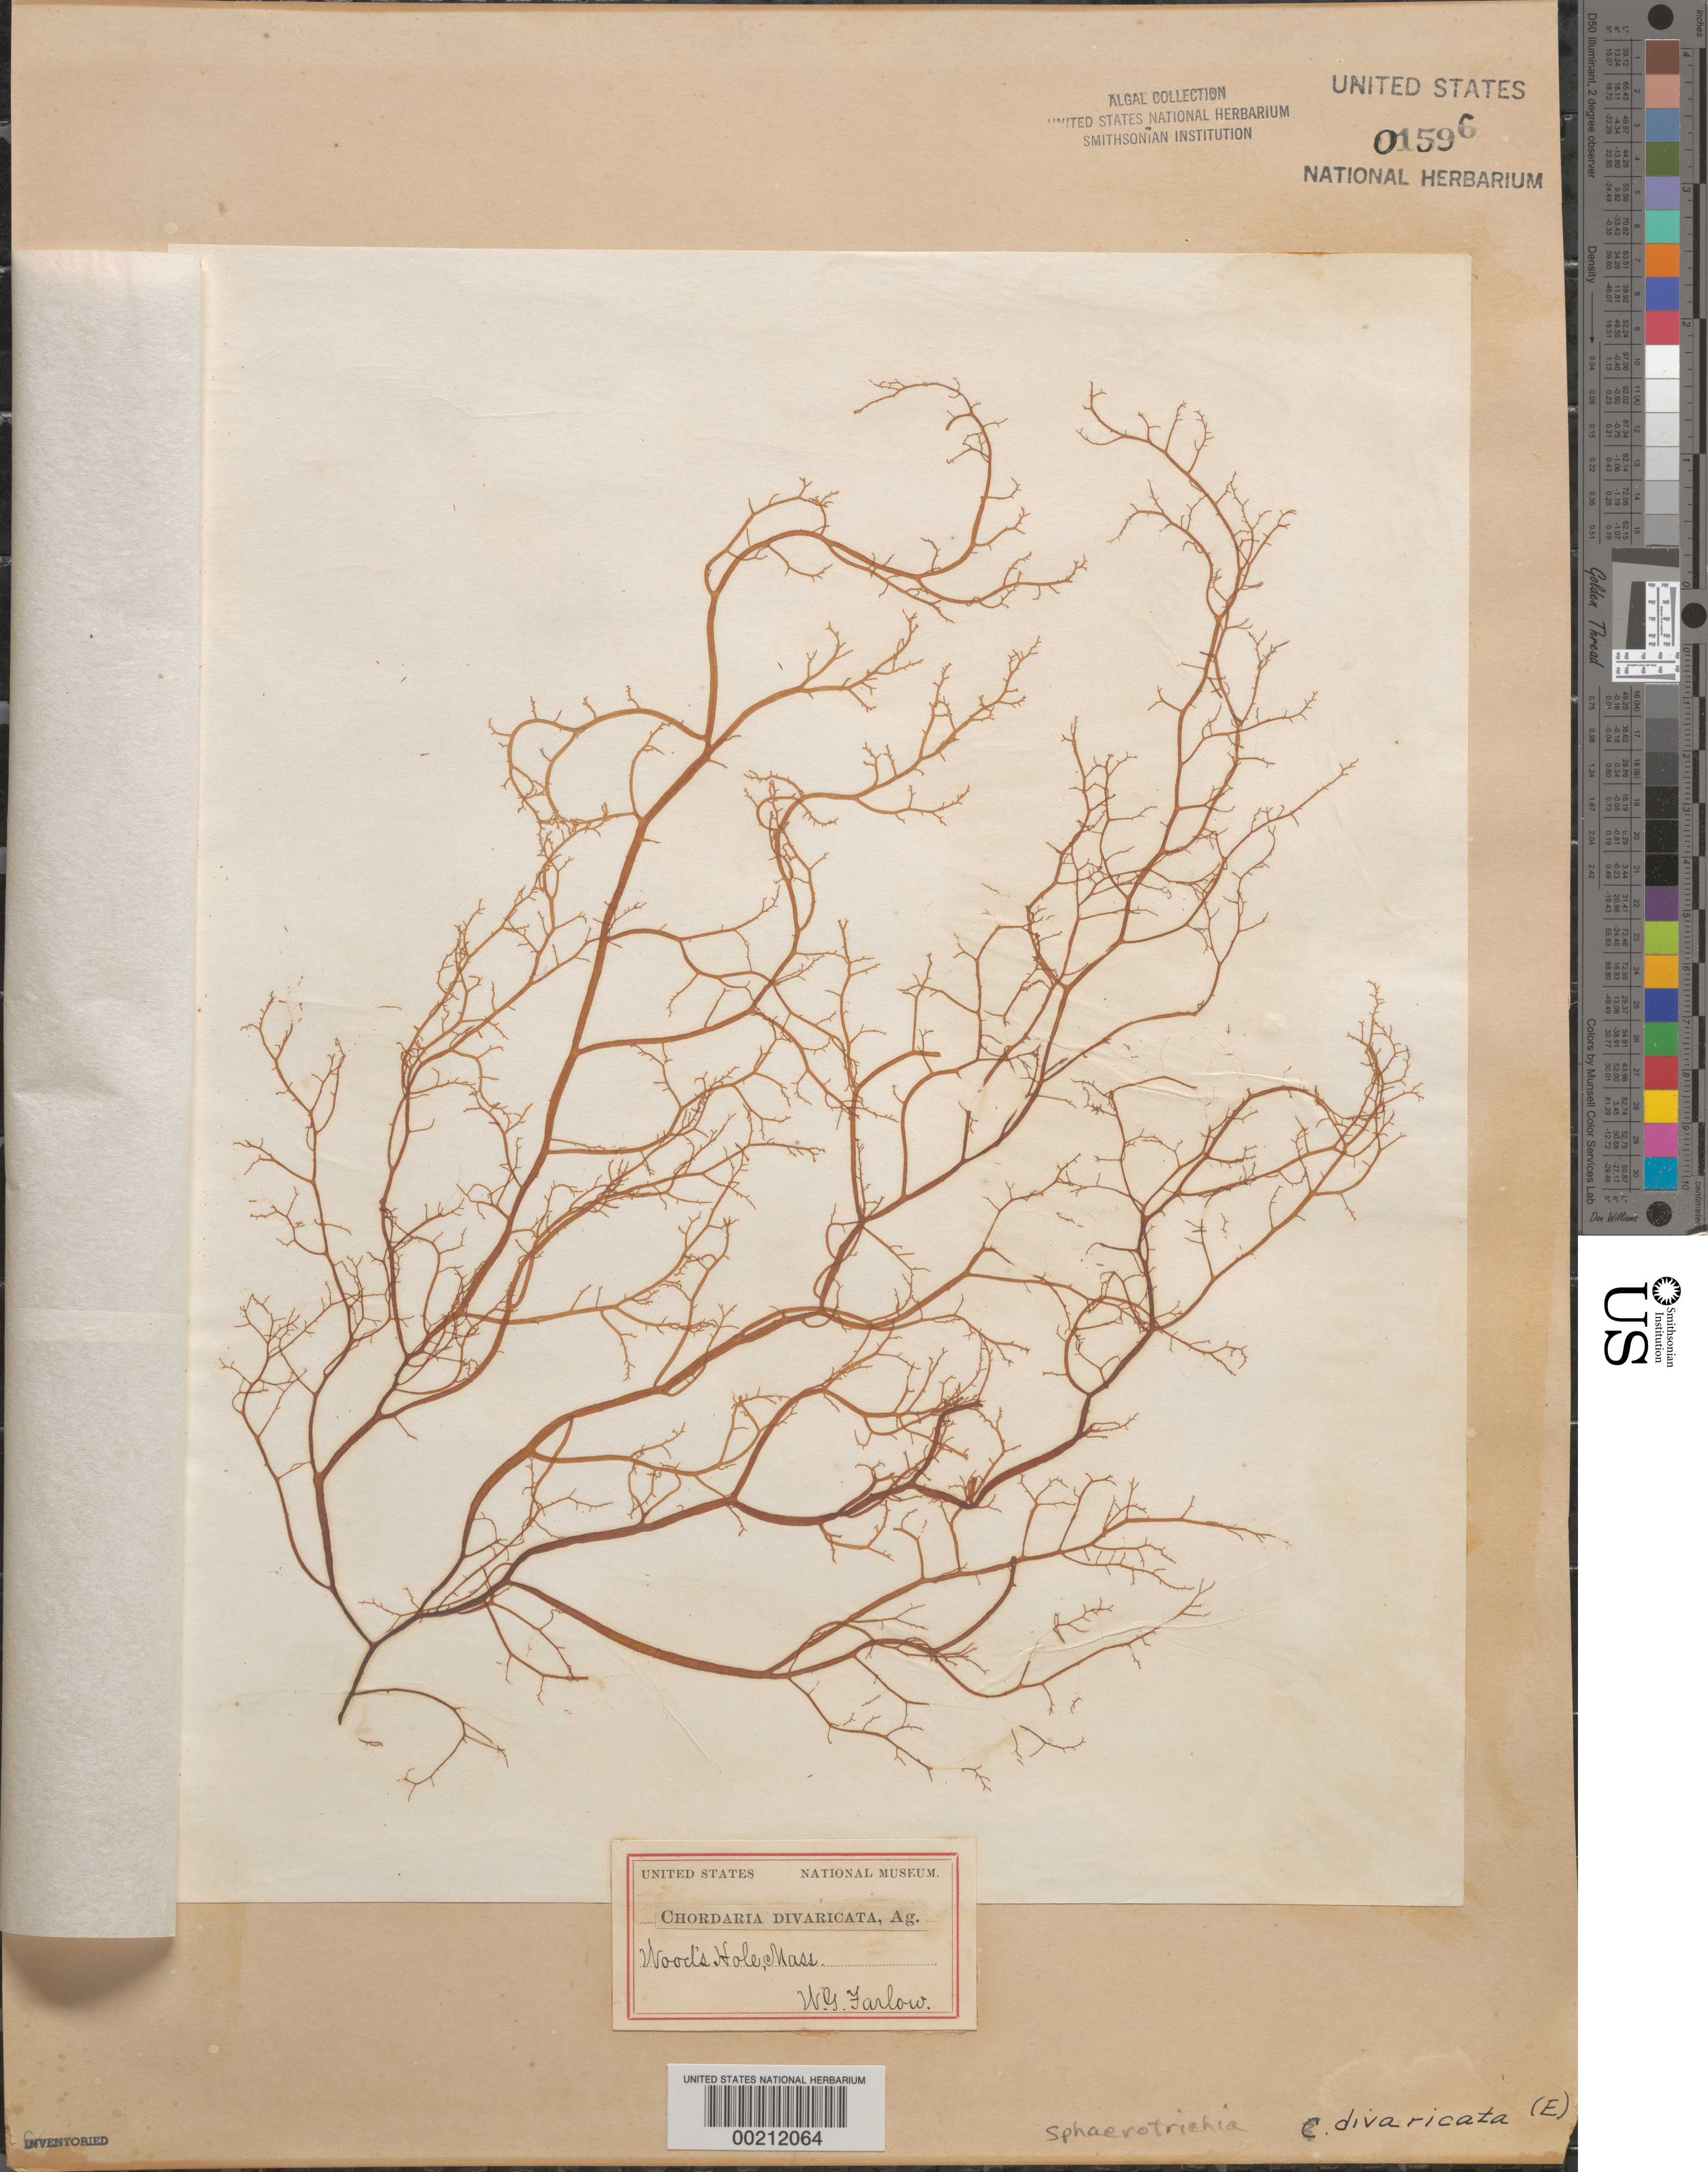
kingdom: Chromista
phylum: Ochrophyta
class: Phaeophyceae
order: Ectocarpales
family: Chordariaceae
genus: Sphaerotrichia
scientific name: Sphaerotrichia divaricata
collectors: W. G. Farlow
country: United States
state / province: Massachusetts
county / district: Barnstable County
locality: Woods Hole, Cape Cod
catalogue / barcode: US 1596